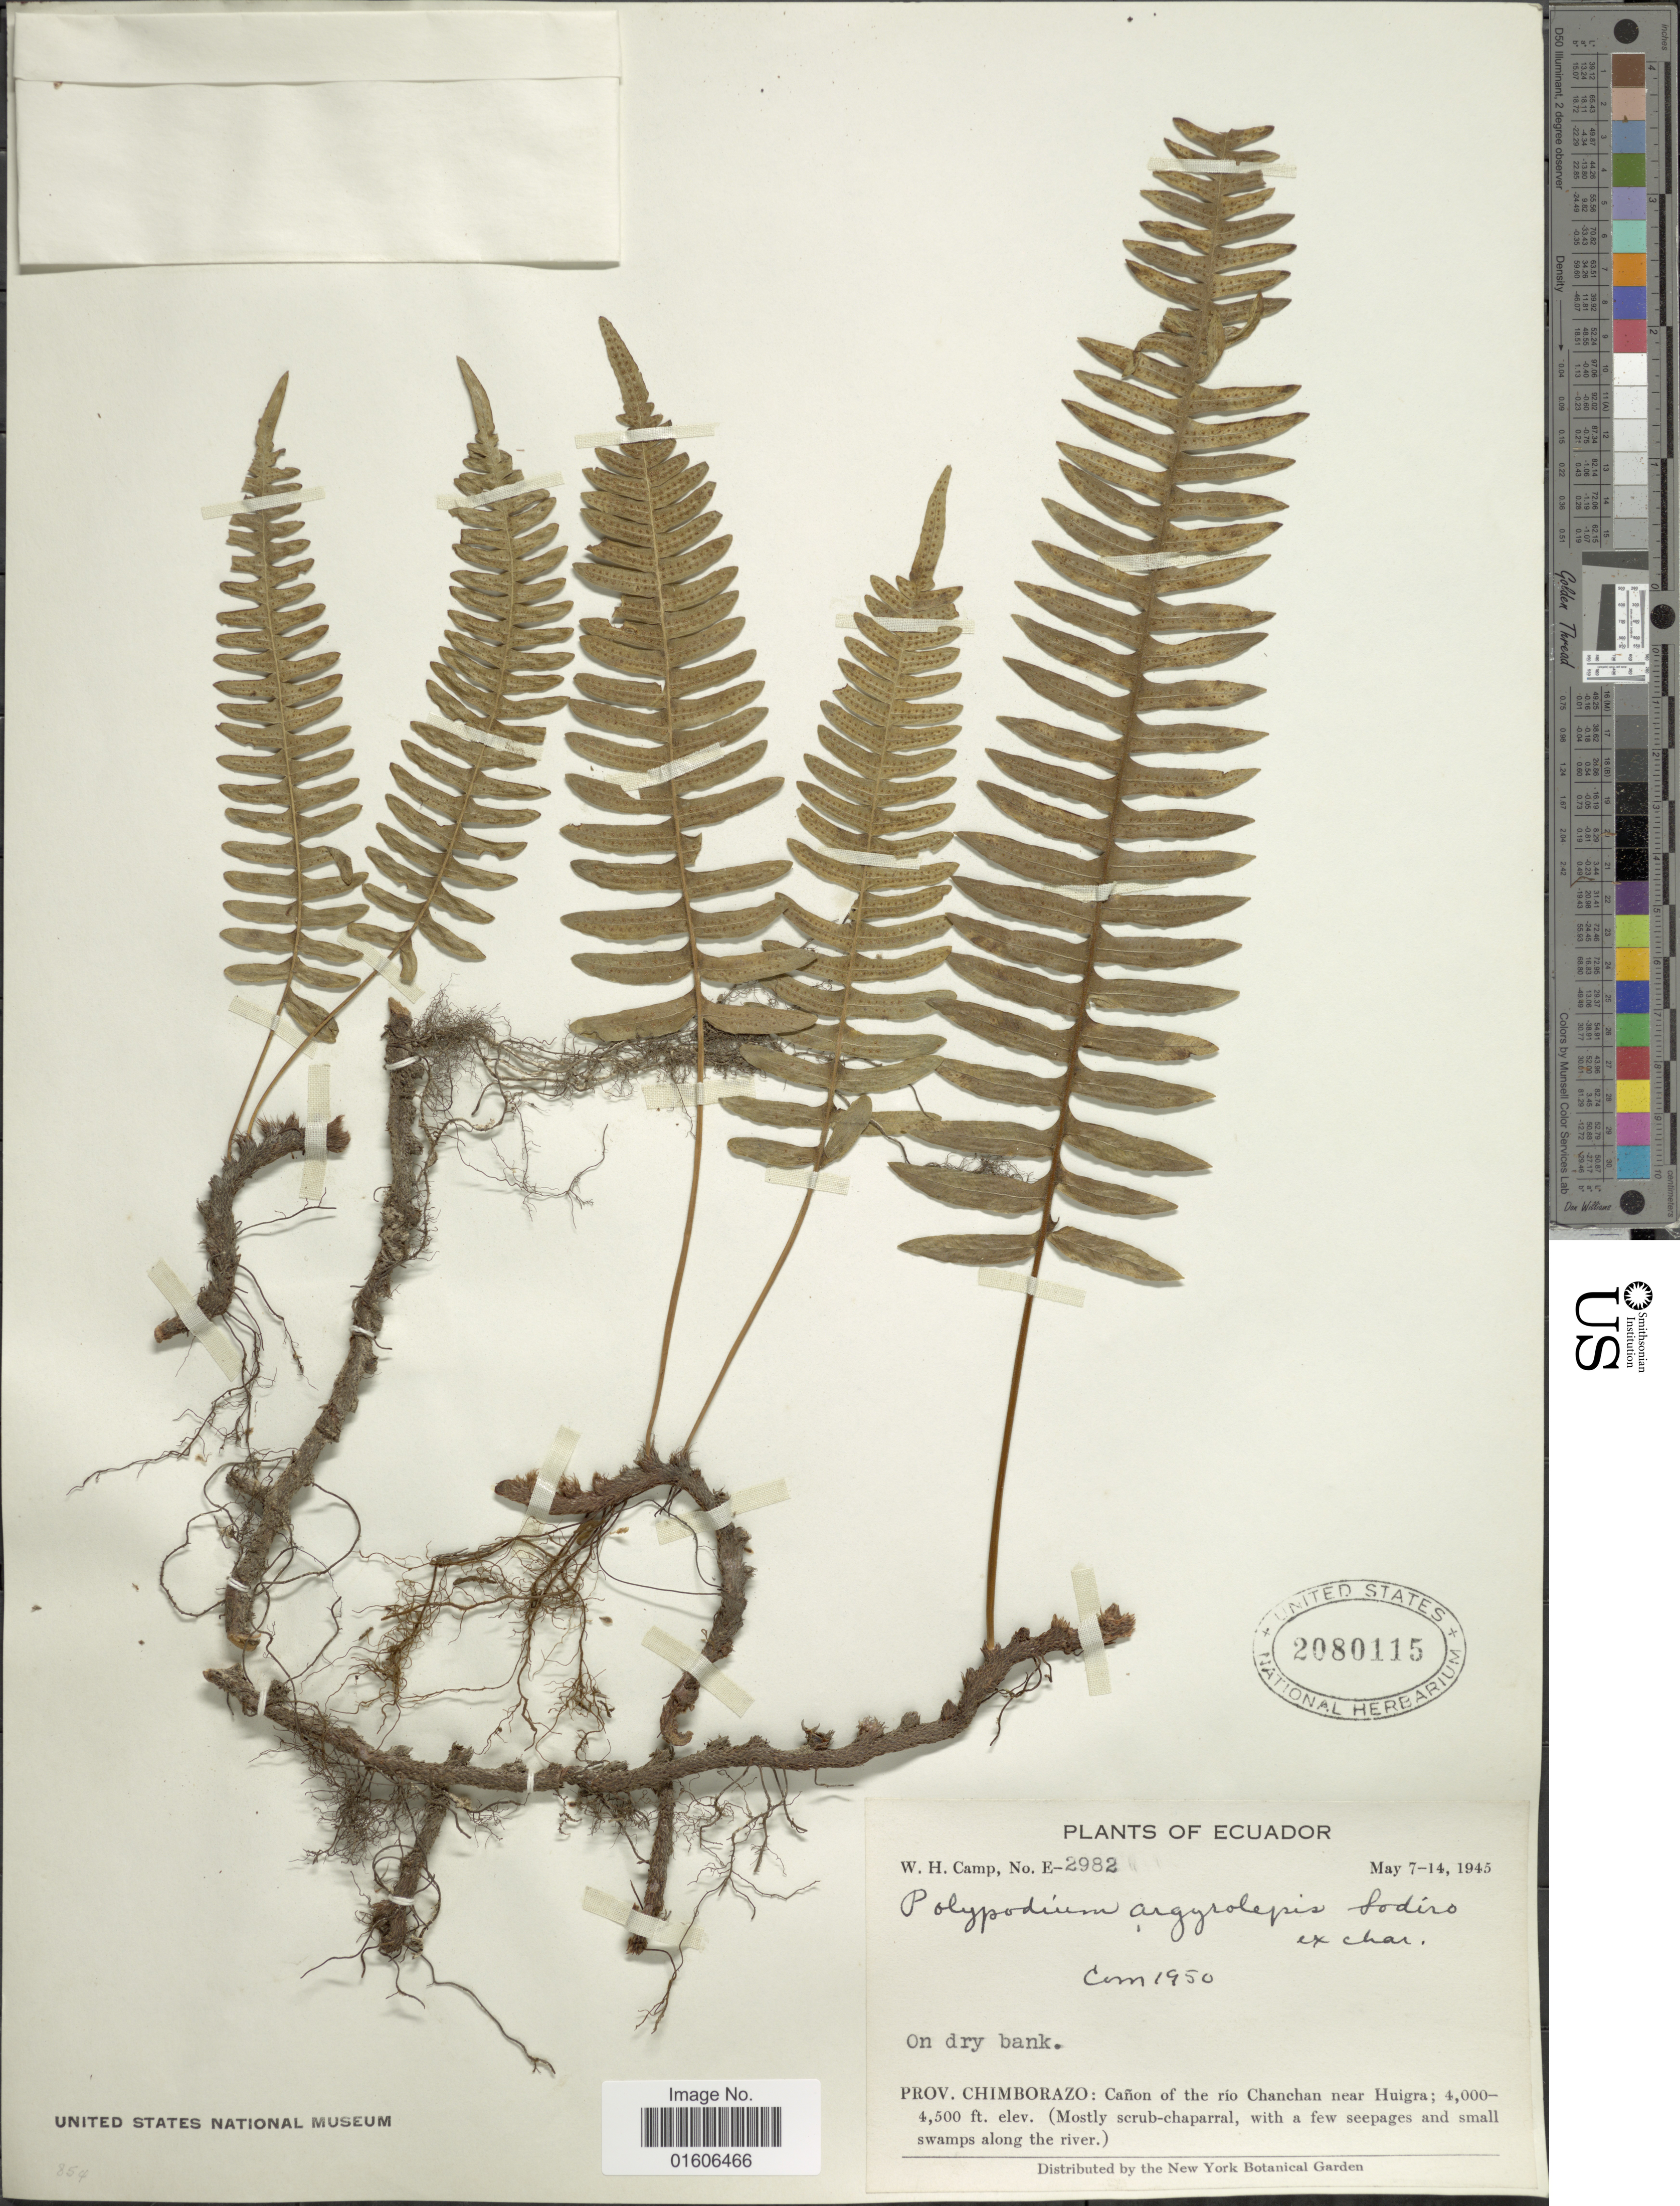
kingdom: Plantae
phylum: Tracheophyta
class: Polypodiopsida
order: Polypodiales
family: Polypodiaceae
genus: Serpocaulon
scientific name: Serpocaulon lasiopus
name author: (Klotzsch) A.R. Sm.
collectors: W. H. Camp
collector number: E-2982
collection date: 1945-05-07/1945-05-14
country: Ecuador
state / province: Chimborazo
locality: Prov. Chimborazo: Cañon of the rio Chanchan near Huigra.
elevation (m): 1219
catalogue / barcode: US 2080115